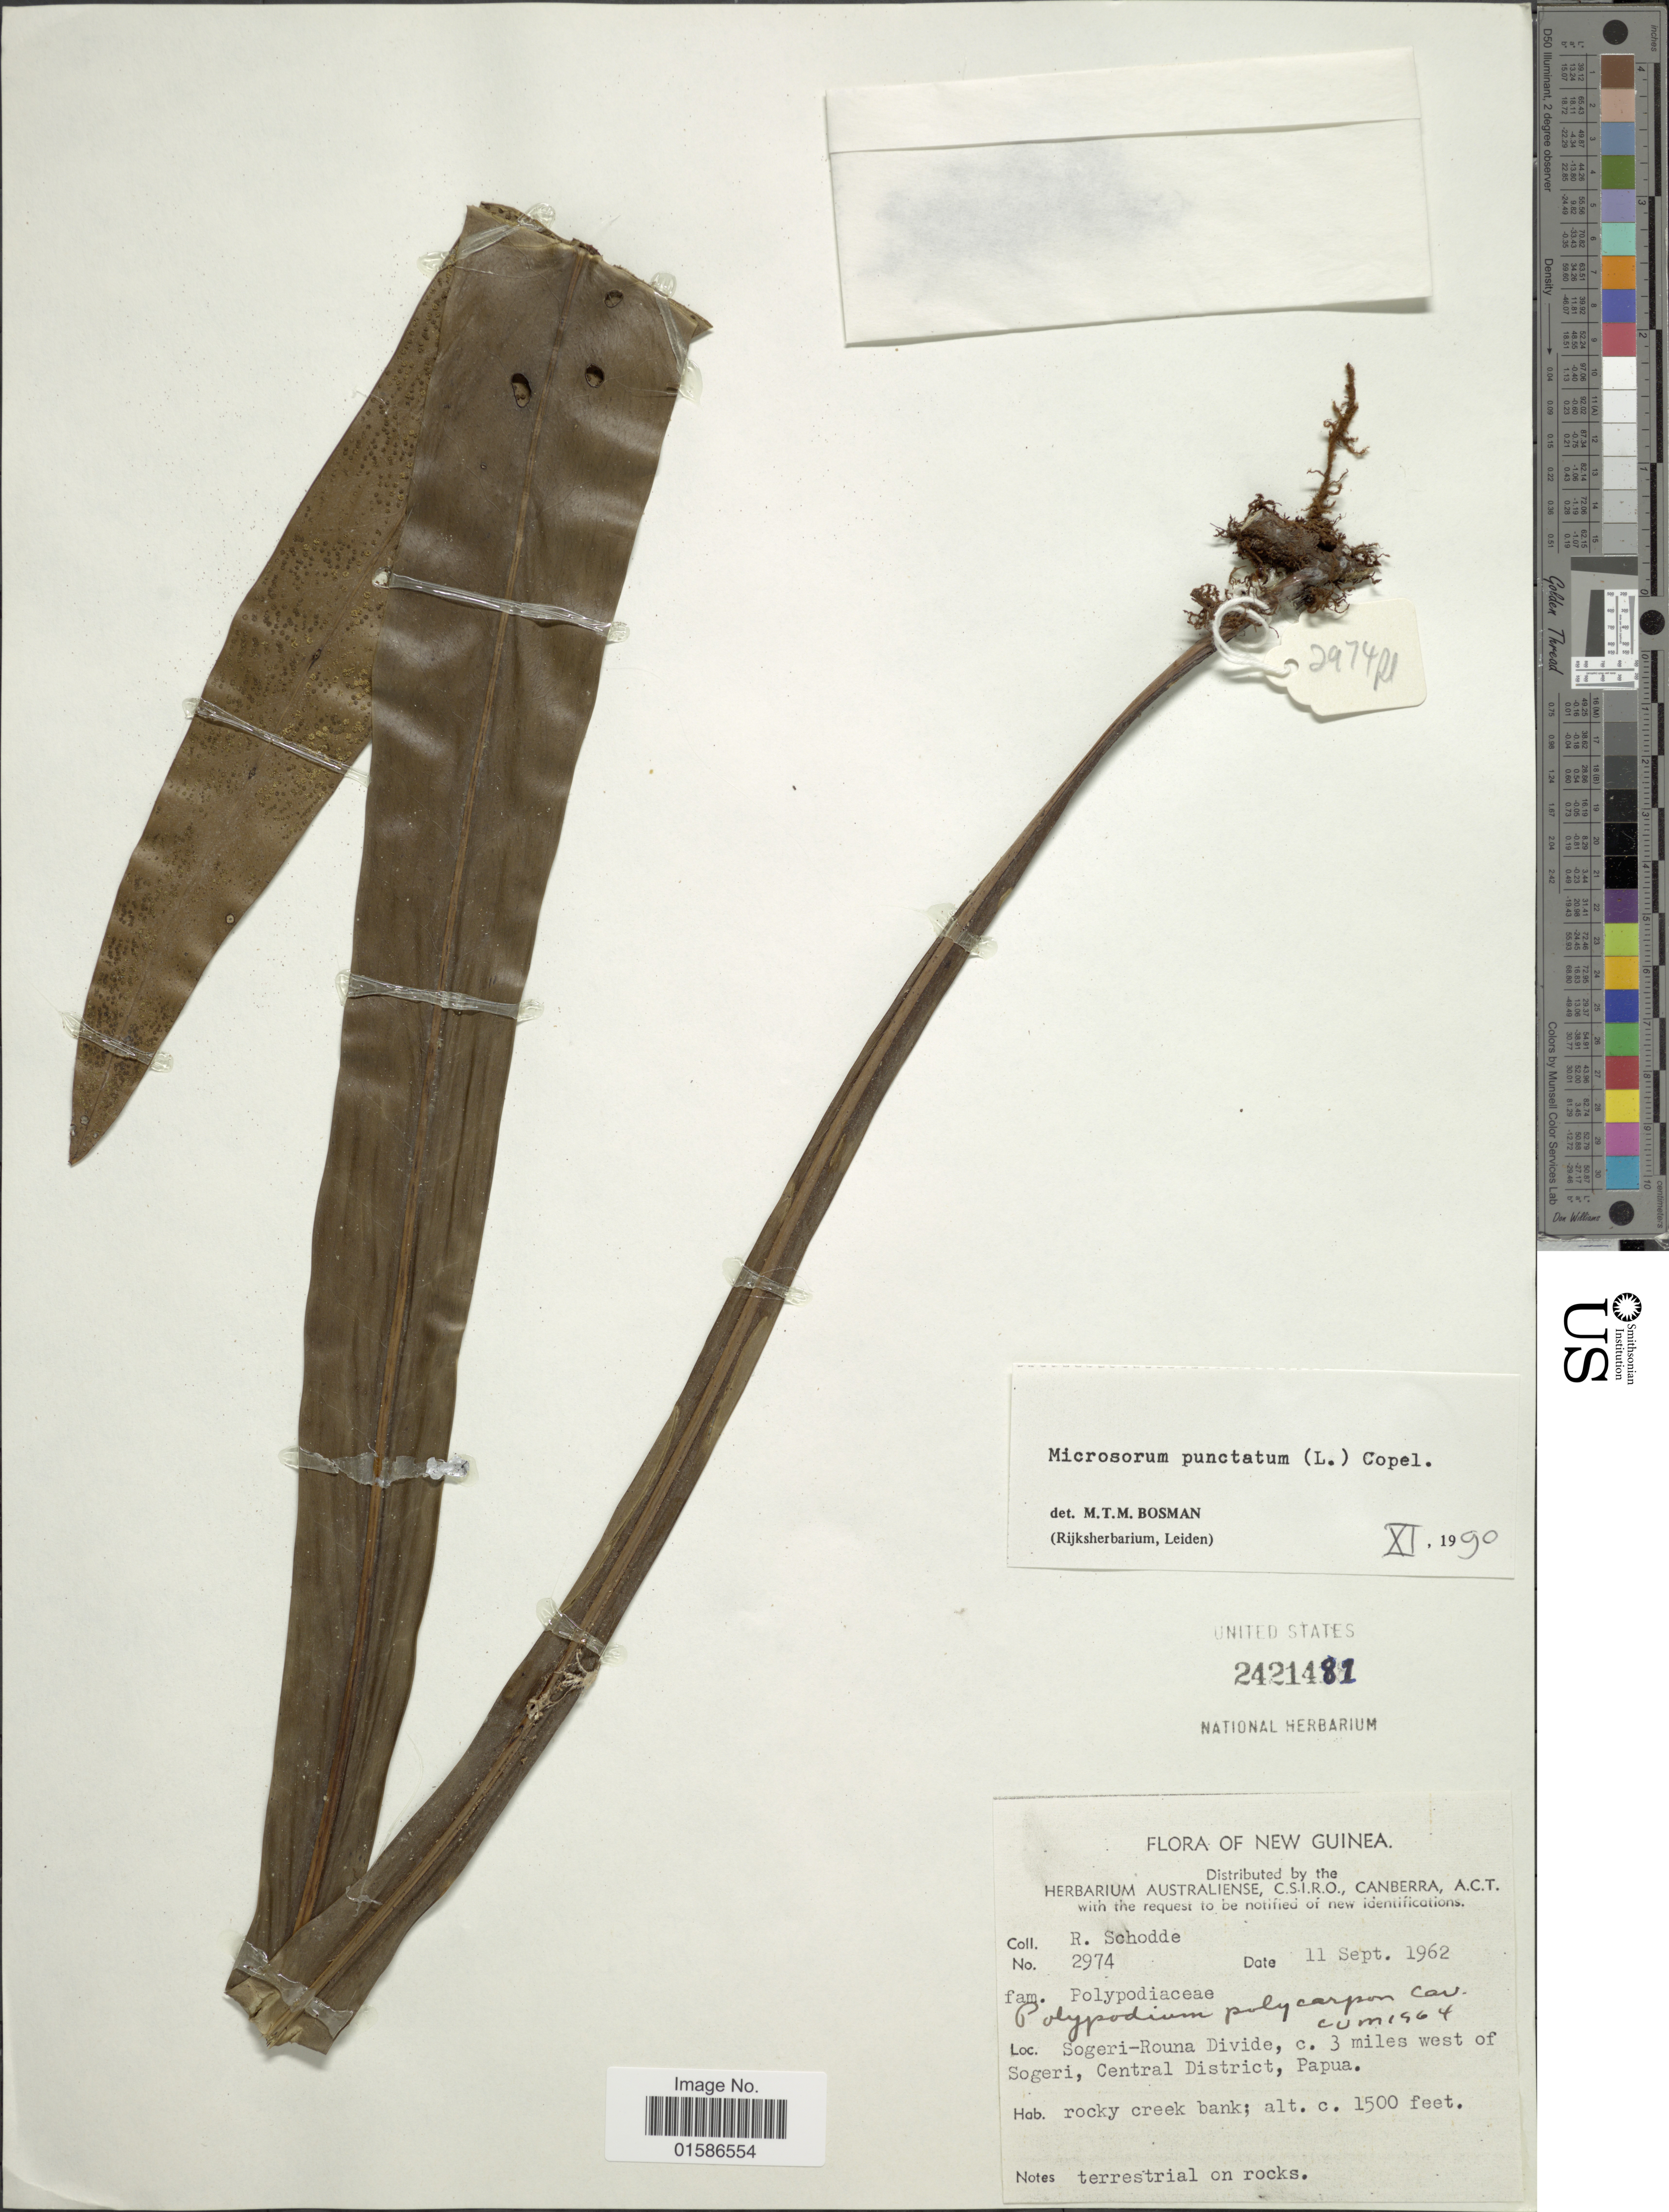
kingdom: Plantae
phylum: Tracheophyta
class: Polypodiopsida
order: Polypodiales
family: Polypodiaceae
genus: Microsorum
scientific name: Microsorum punctatum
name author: (L.) Copel.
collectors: R. Schodde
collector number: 2974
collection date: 1962-09-11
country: Papua New Guinea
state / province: Central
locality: New Guinea, Sogeri-Rouna Divide, c. 3 miles west of Sogeri, Central District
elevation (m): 457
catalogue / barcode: US 2421481